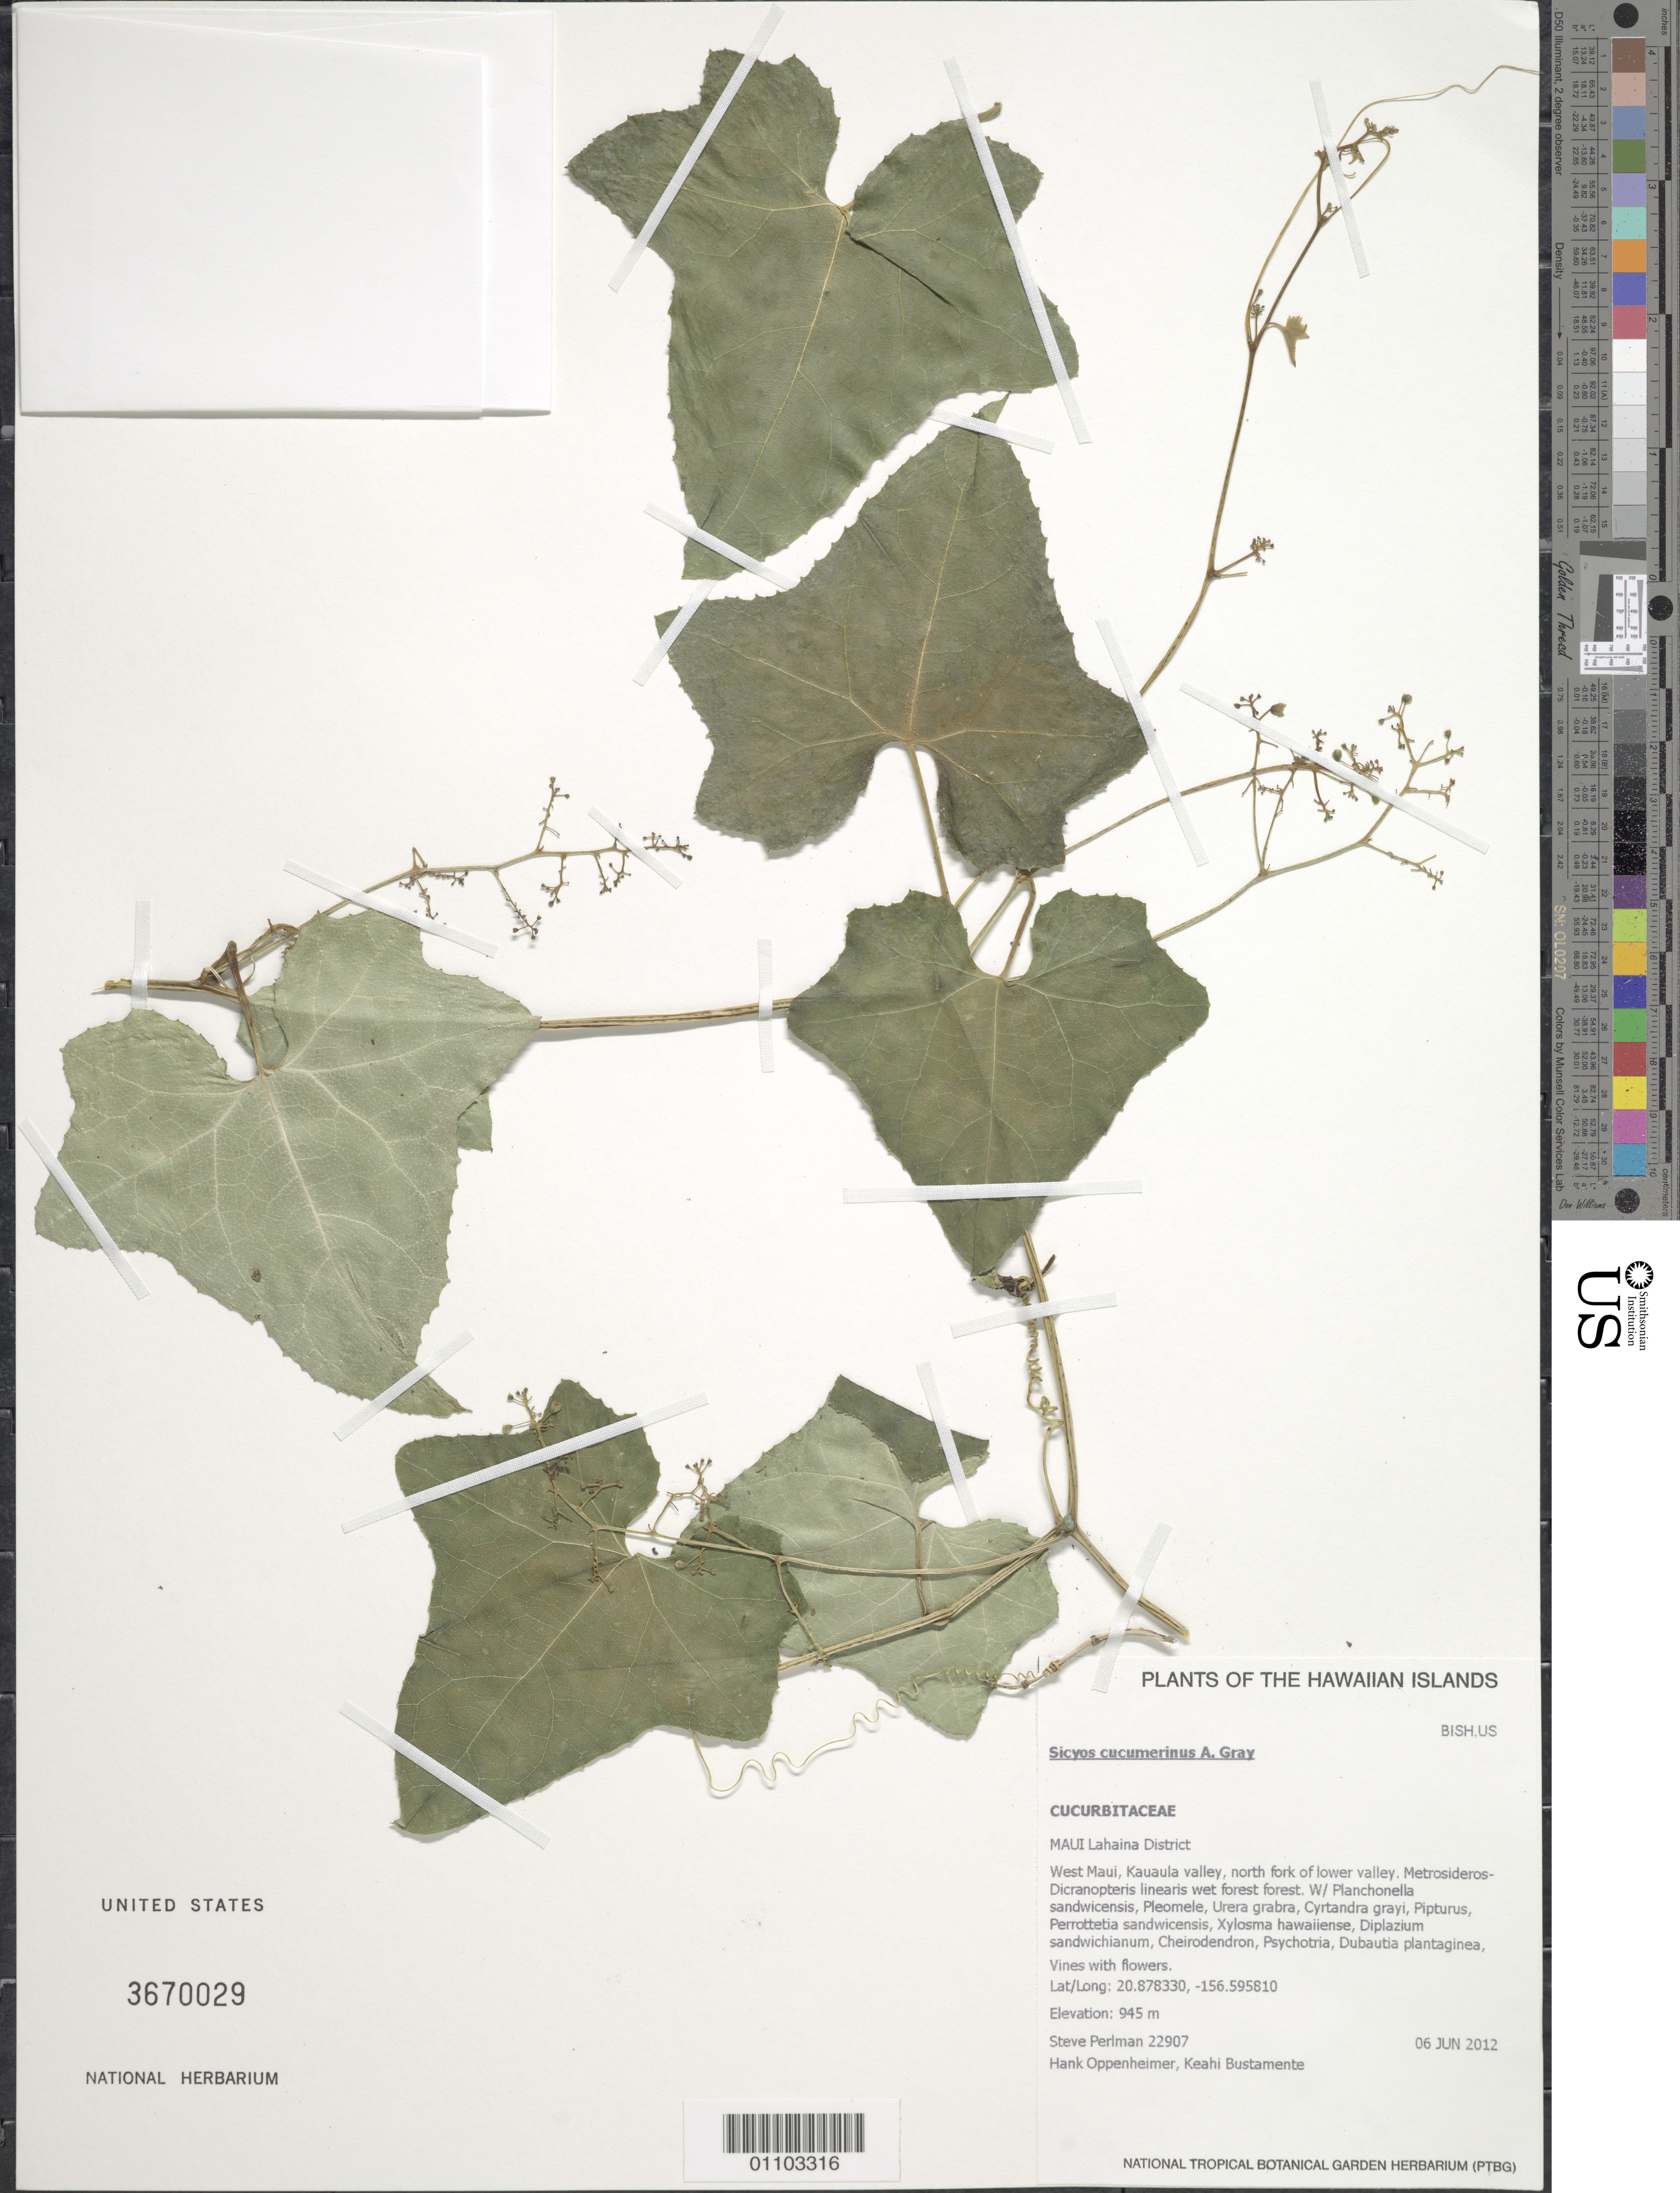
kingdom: Plantae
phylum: Tracheophyta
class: Magnoliopsida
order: Cucurbitales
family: Cucurbitaceae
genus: Sicyos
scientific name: Sicyos cucumerinus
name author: A. Gray in Wilkes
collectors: S. P. Perlman, H. L. Oppenheimer & K. M. Bustamente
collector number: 22907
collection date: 2012-06-06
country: United States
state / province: Hawaii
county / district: Maui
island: Maui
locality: West Maui, Kauaula valley, north fork of lower valley.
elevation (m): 945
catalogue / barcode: US 3670029